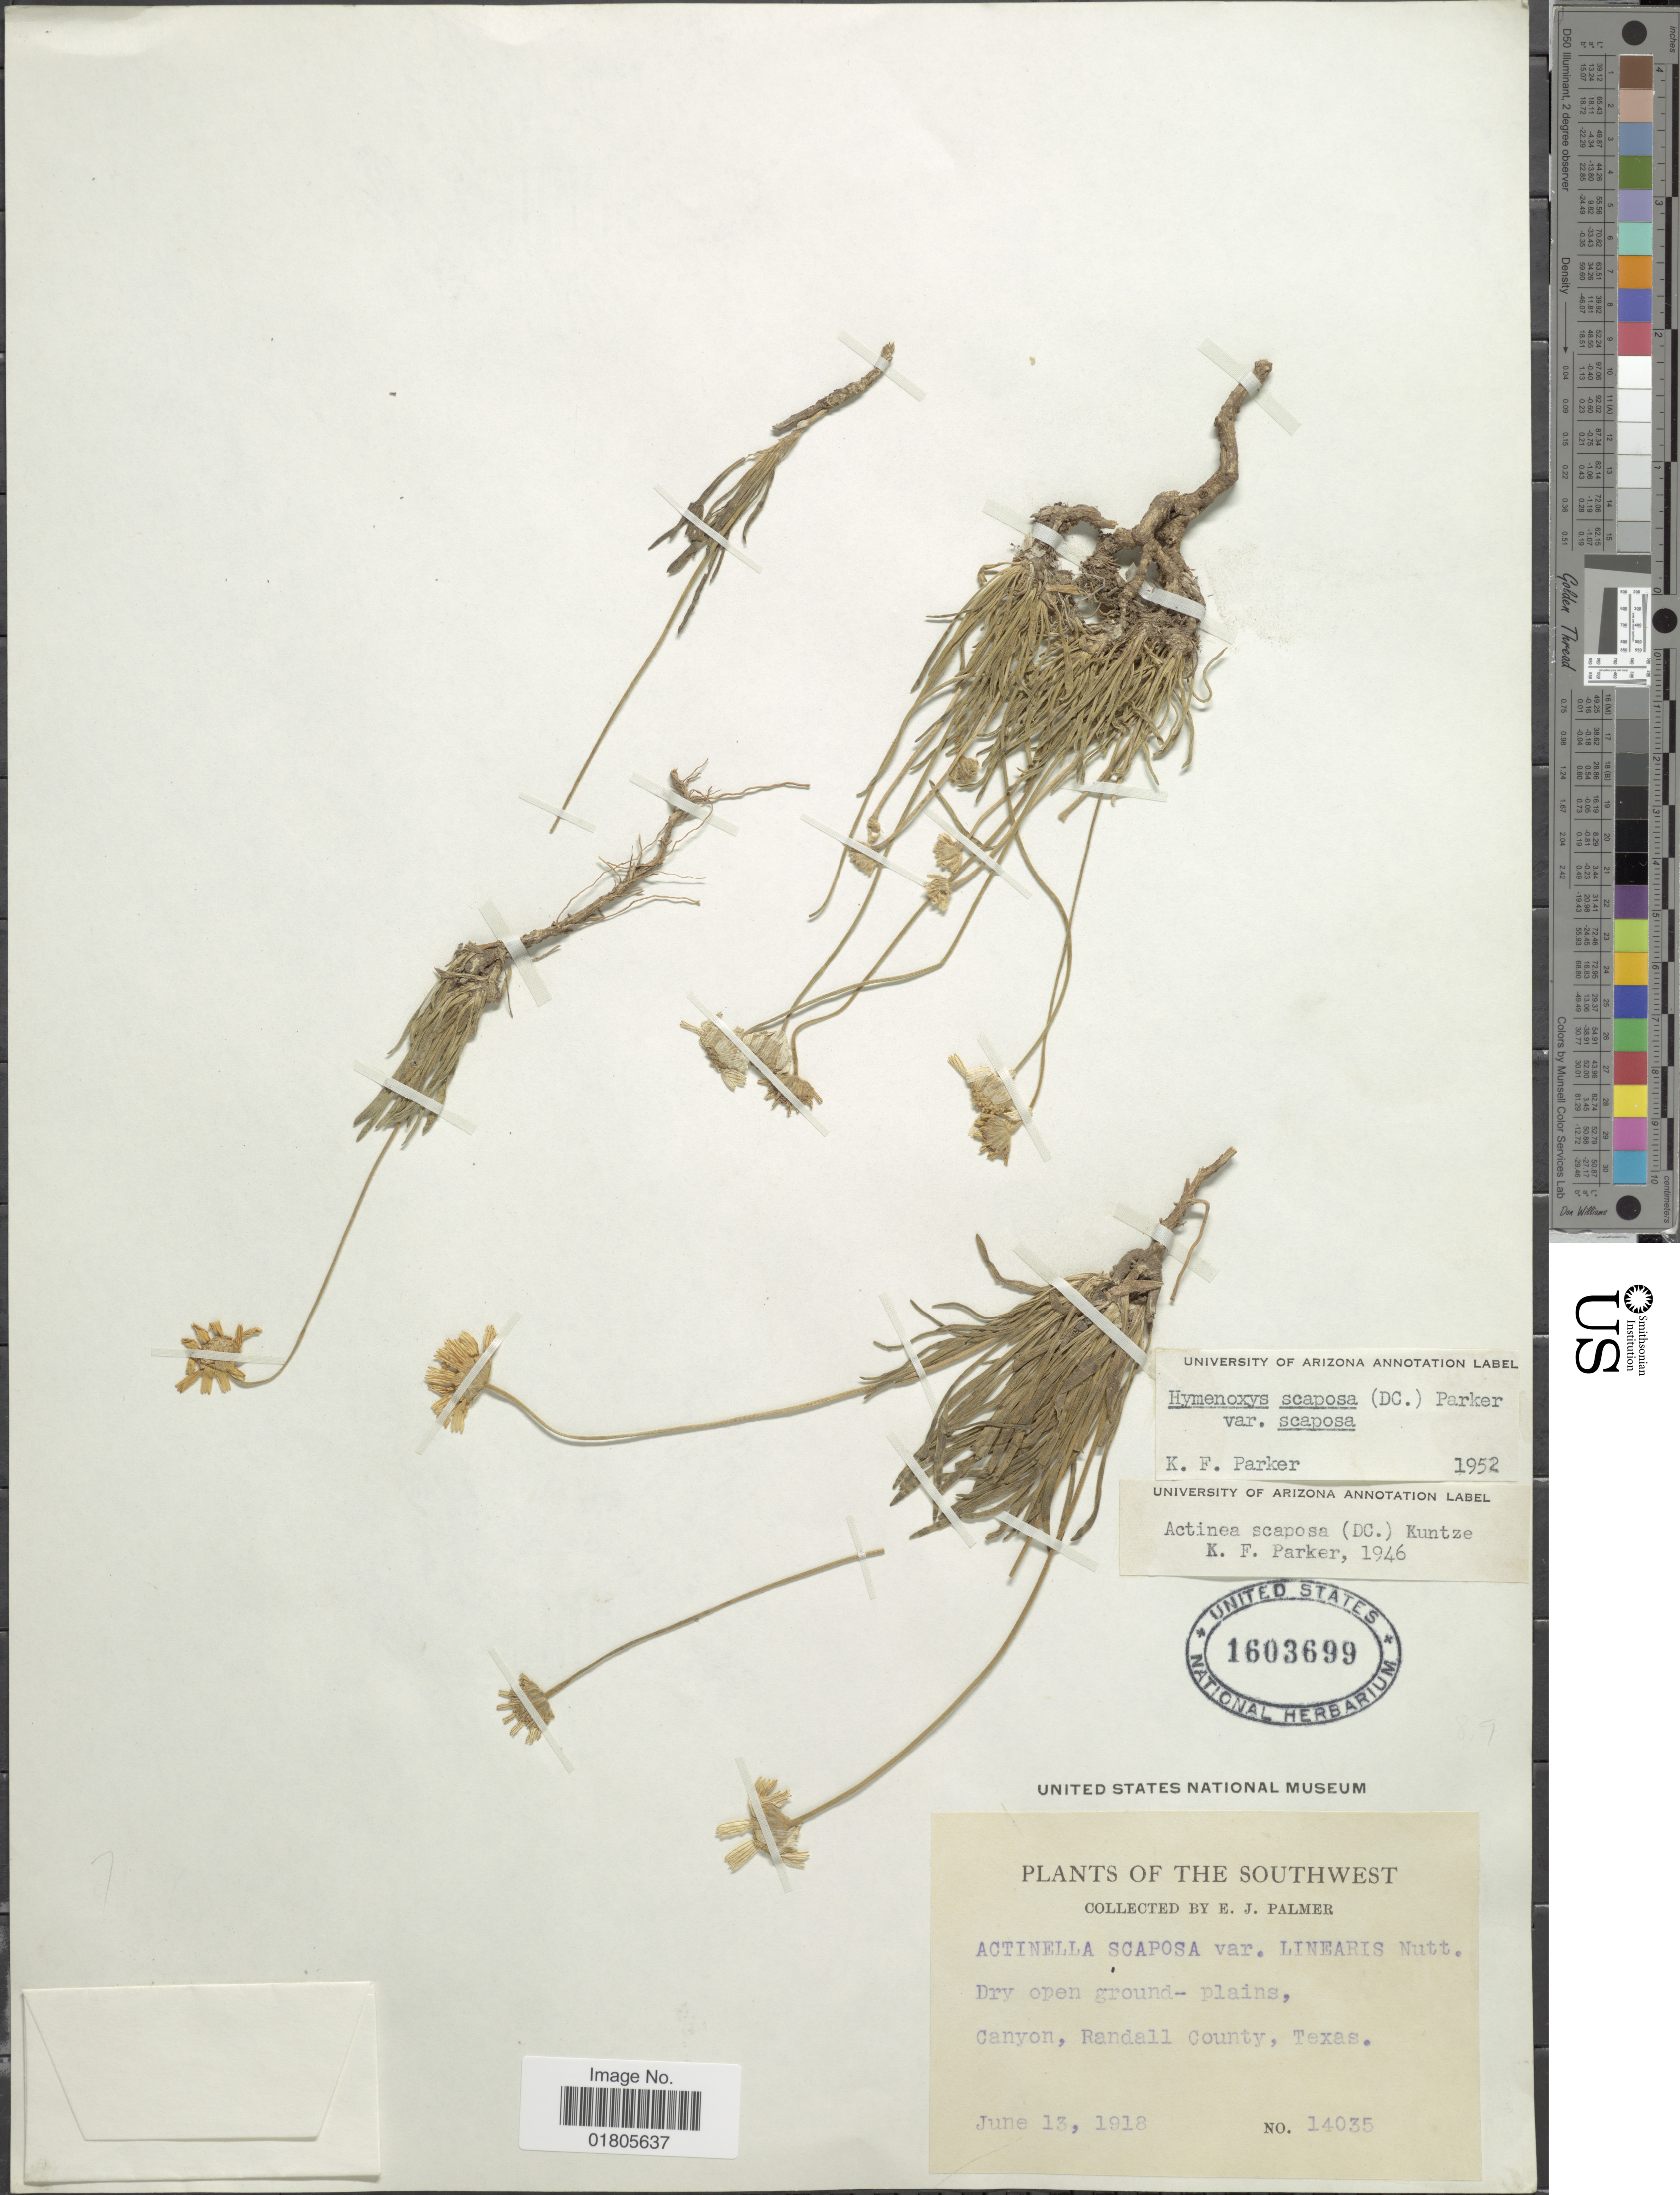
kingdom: Plantae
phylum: Tracheophyta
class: Magnoliopsida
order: Asterales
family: Asteraceae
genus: Actinea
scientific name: Actinea scaposa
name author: (DC.) Kuntze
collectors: E. J. Palmer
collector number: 14035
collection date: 1918-06-13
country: United States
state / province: Texas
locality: Southwest, Canyon, Randall County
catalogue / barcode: US 1603699